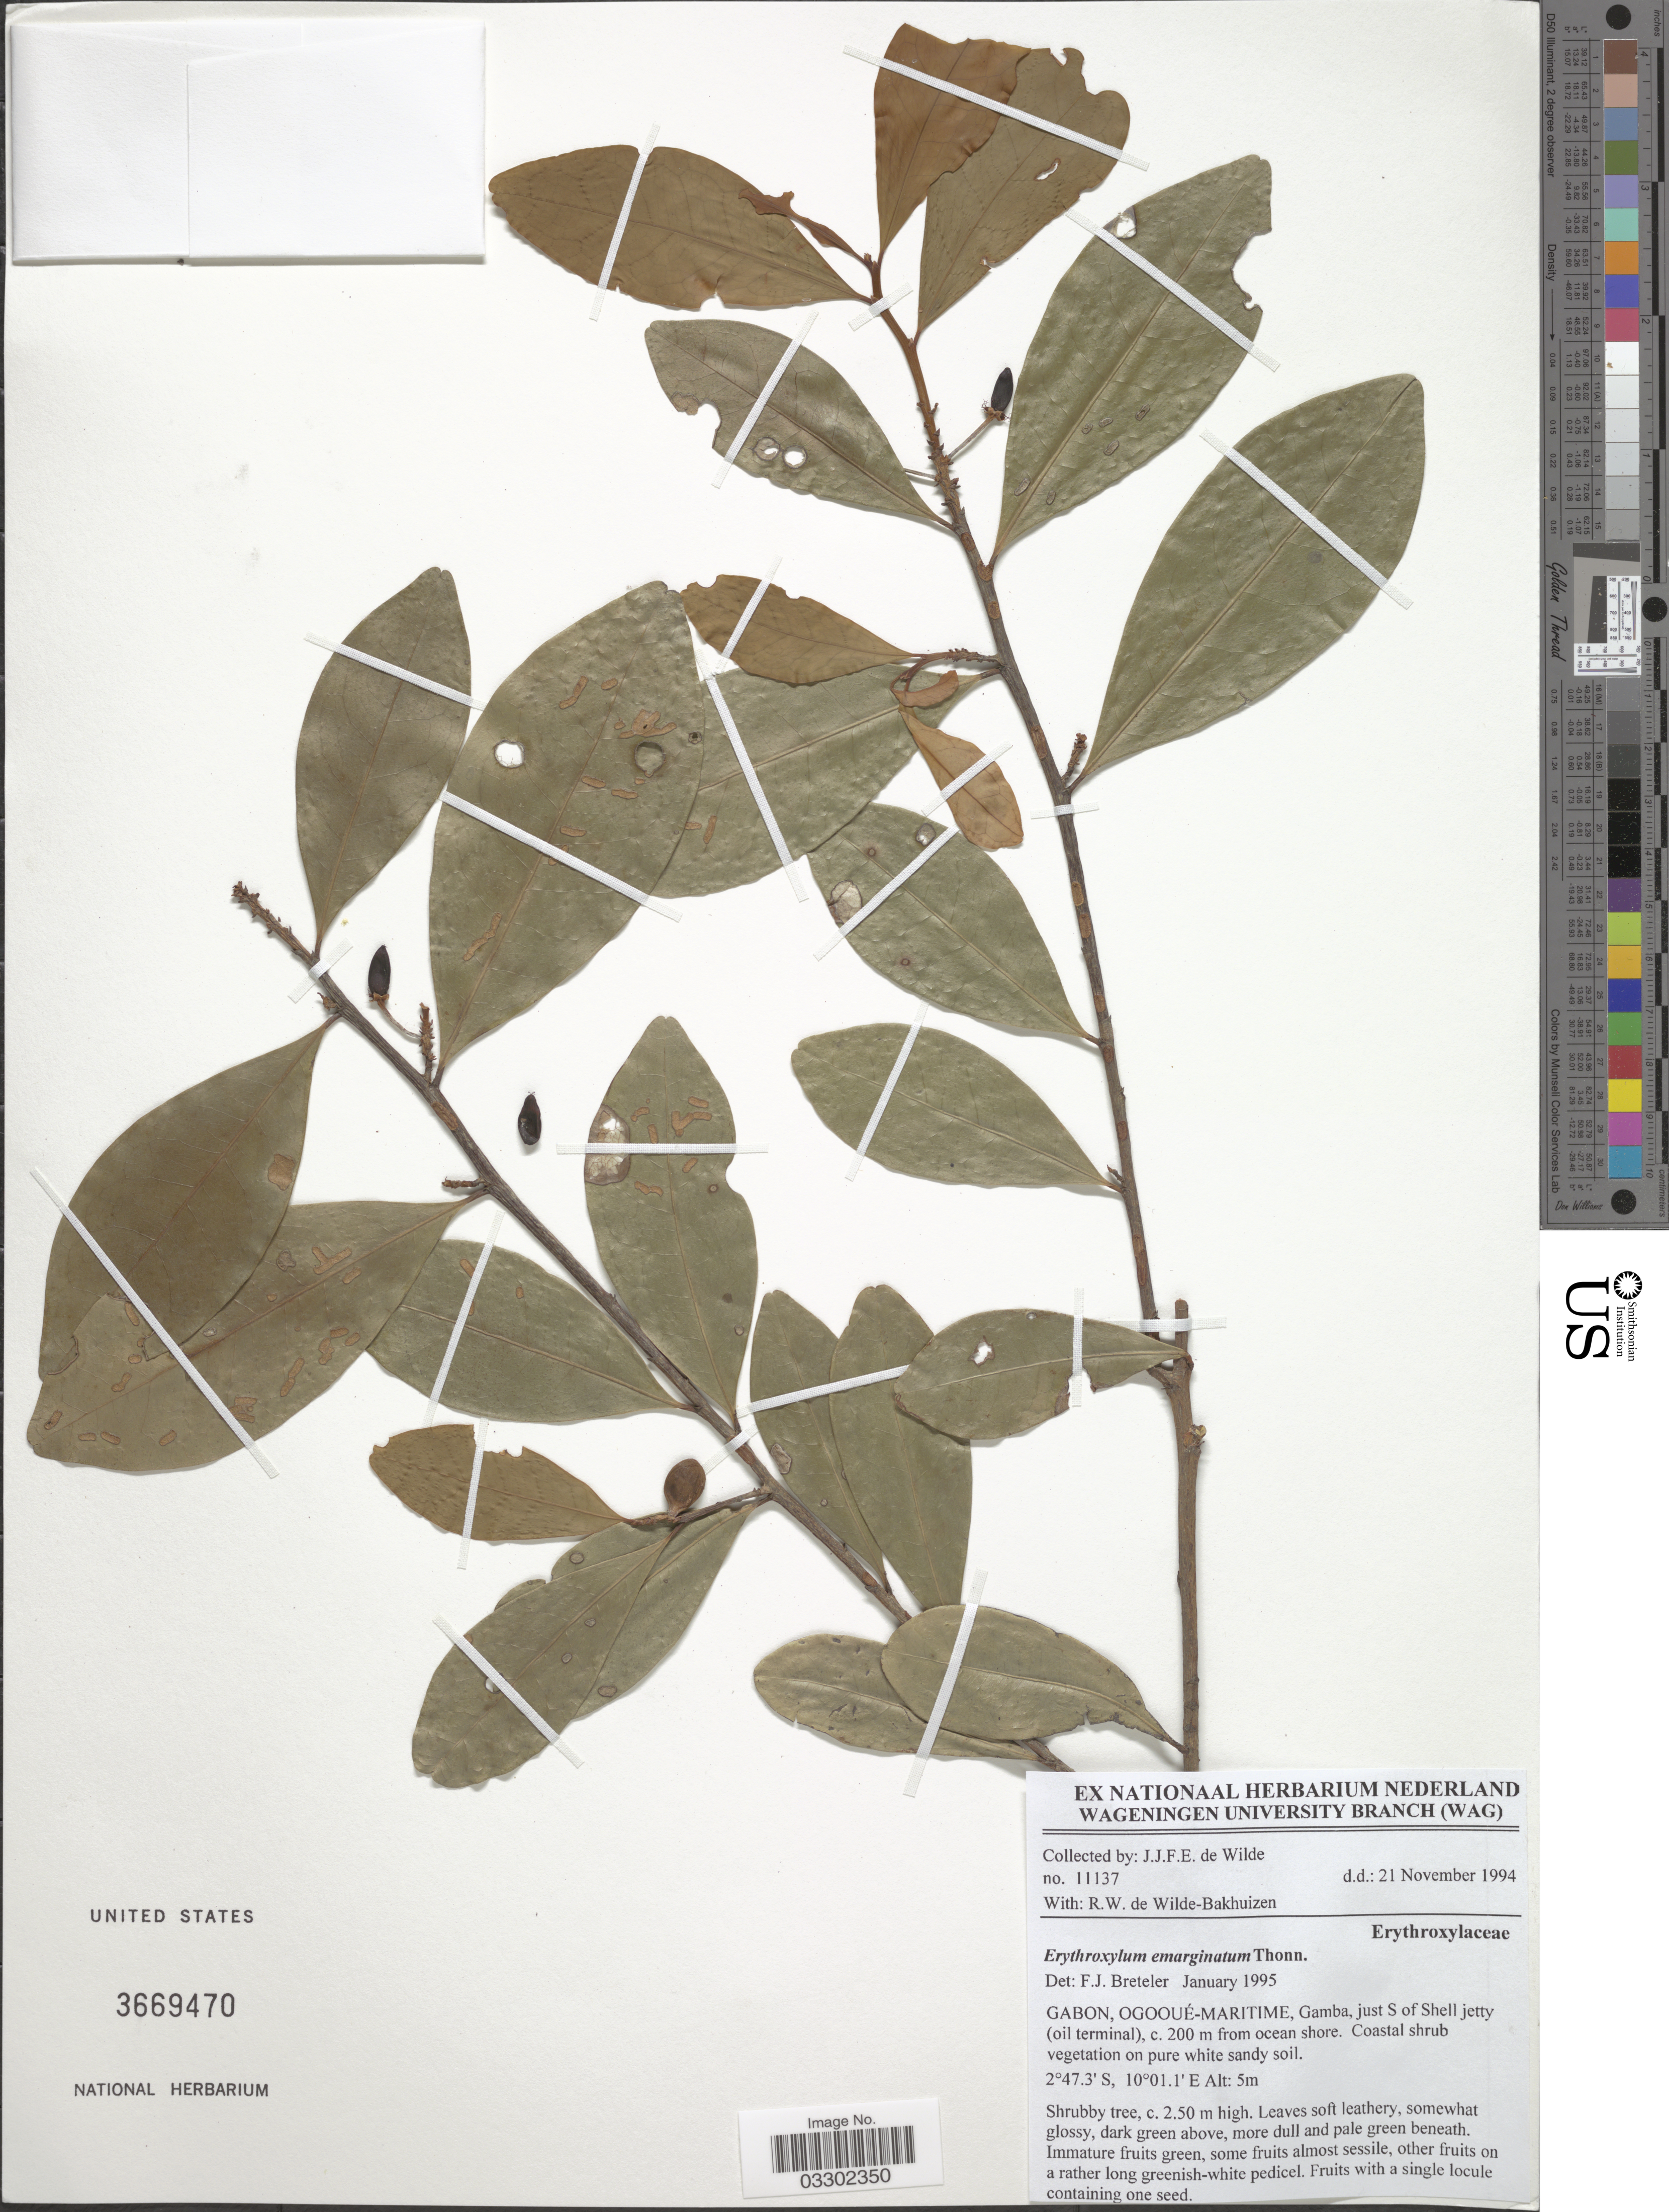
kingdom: Plantae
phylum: Tracheophyta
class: Magnoliopsida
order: Malpighiales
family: Erythroxylaceae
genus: Erythroxylum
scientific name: Erythroxylum emarginatum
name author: Thonn.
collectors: J.J. de Wilde & R. Wilde-Bakhuizen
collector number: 11137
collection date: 1994-11-21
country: Gabon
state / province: Ogooue-Maritime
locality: Gamba, just S of Shell jetty (oil terminal), c. 200 m from ocean shore.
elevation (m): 5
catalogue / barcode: US 3669470